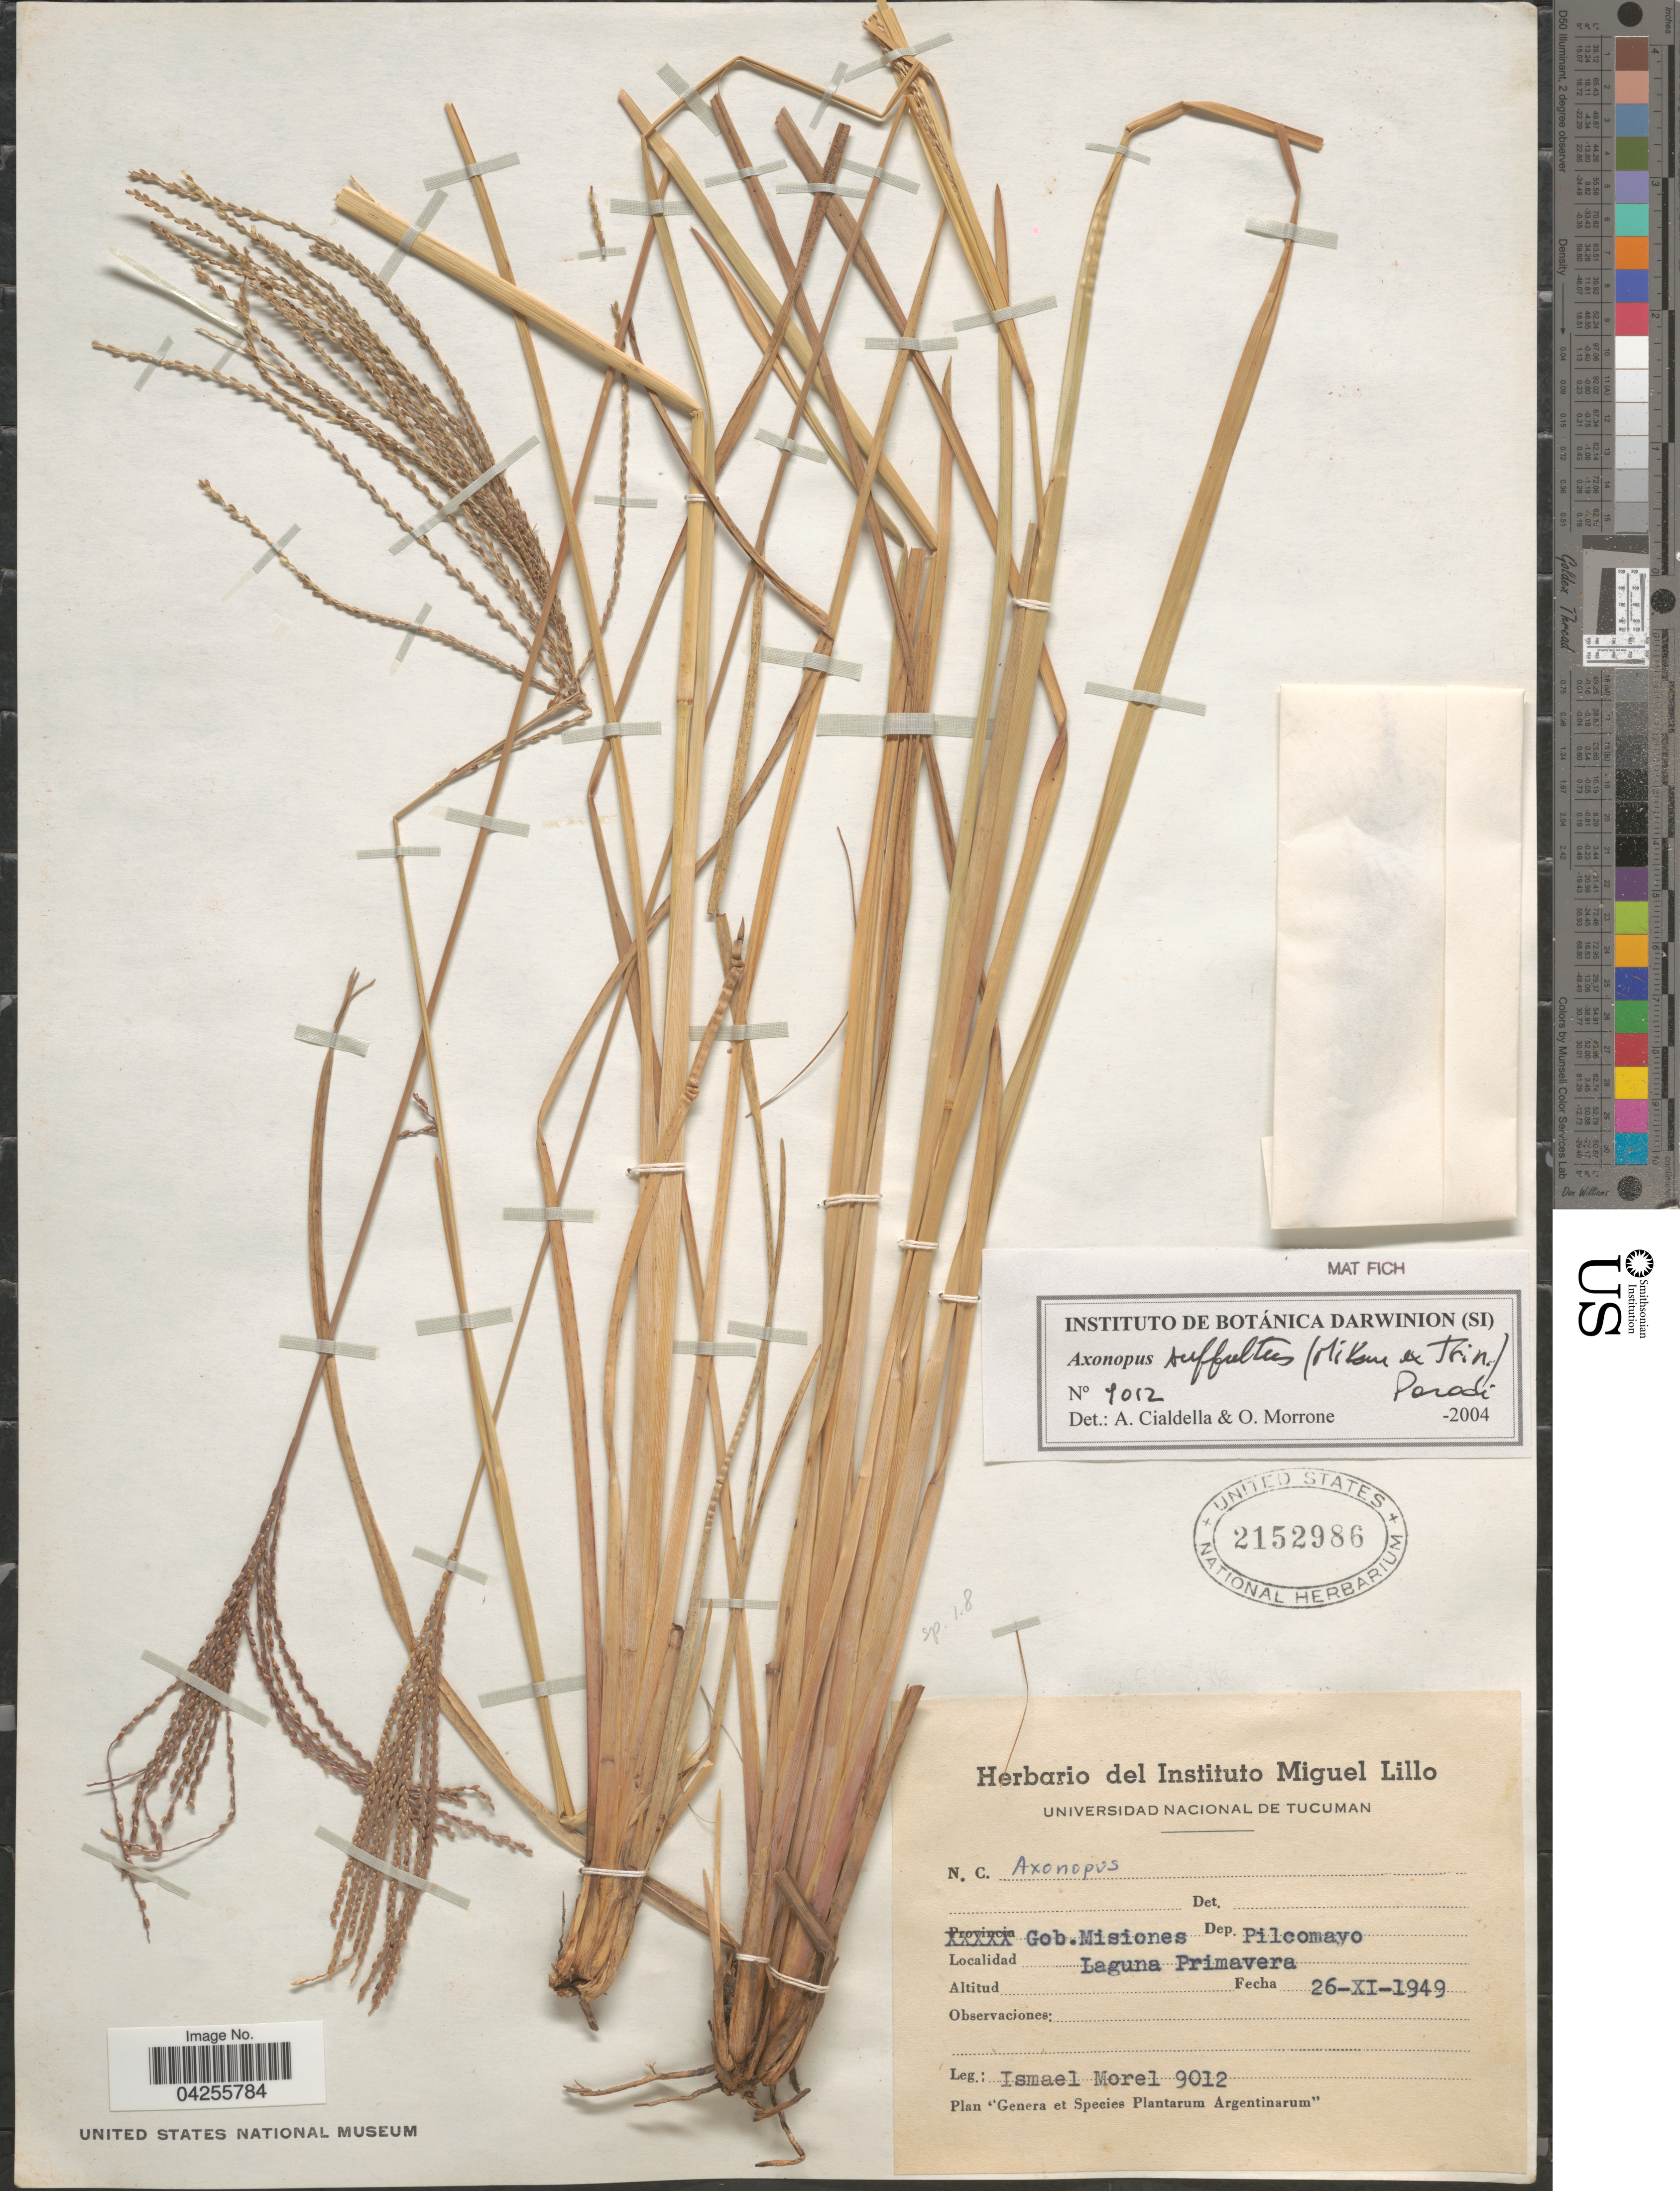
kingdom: Plantae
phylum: Tracheophyta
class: Liliopsida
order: Poales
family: Poaceae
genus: Axonopus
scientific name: Axonopus suffultus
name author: (Nees) Kuhlm.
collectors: I. Morel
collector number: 9012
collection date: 1949-11-26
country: Argentina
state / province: Misiones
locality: Gob. Misiones. Dep. Pilcomayo. Laguna Primavera.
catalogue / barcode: US 2152986